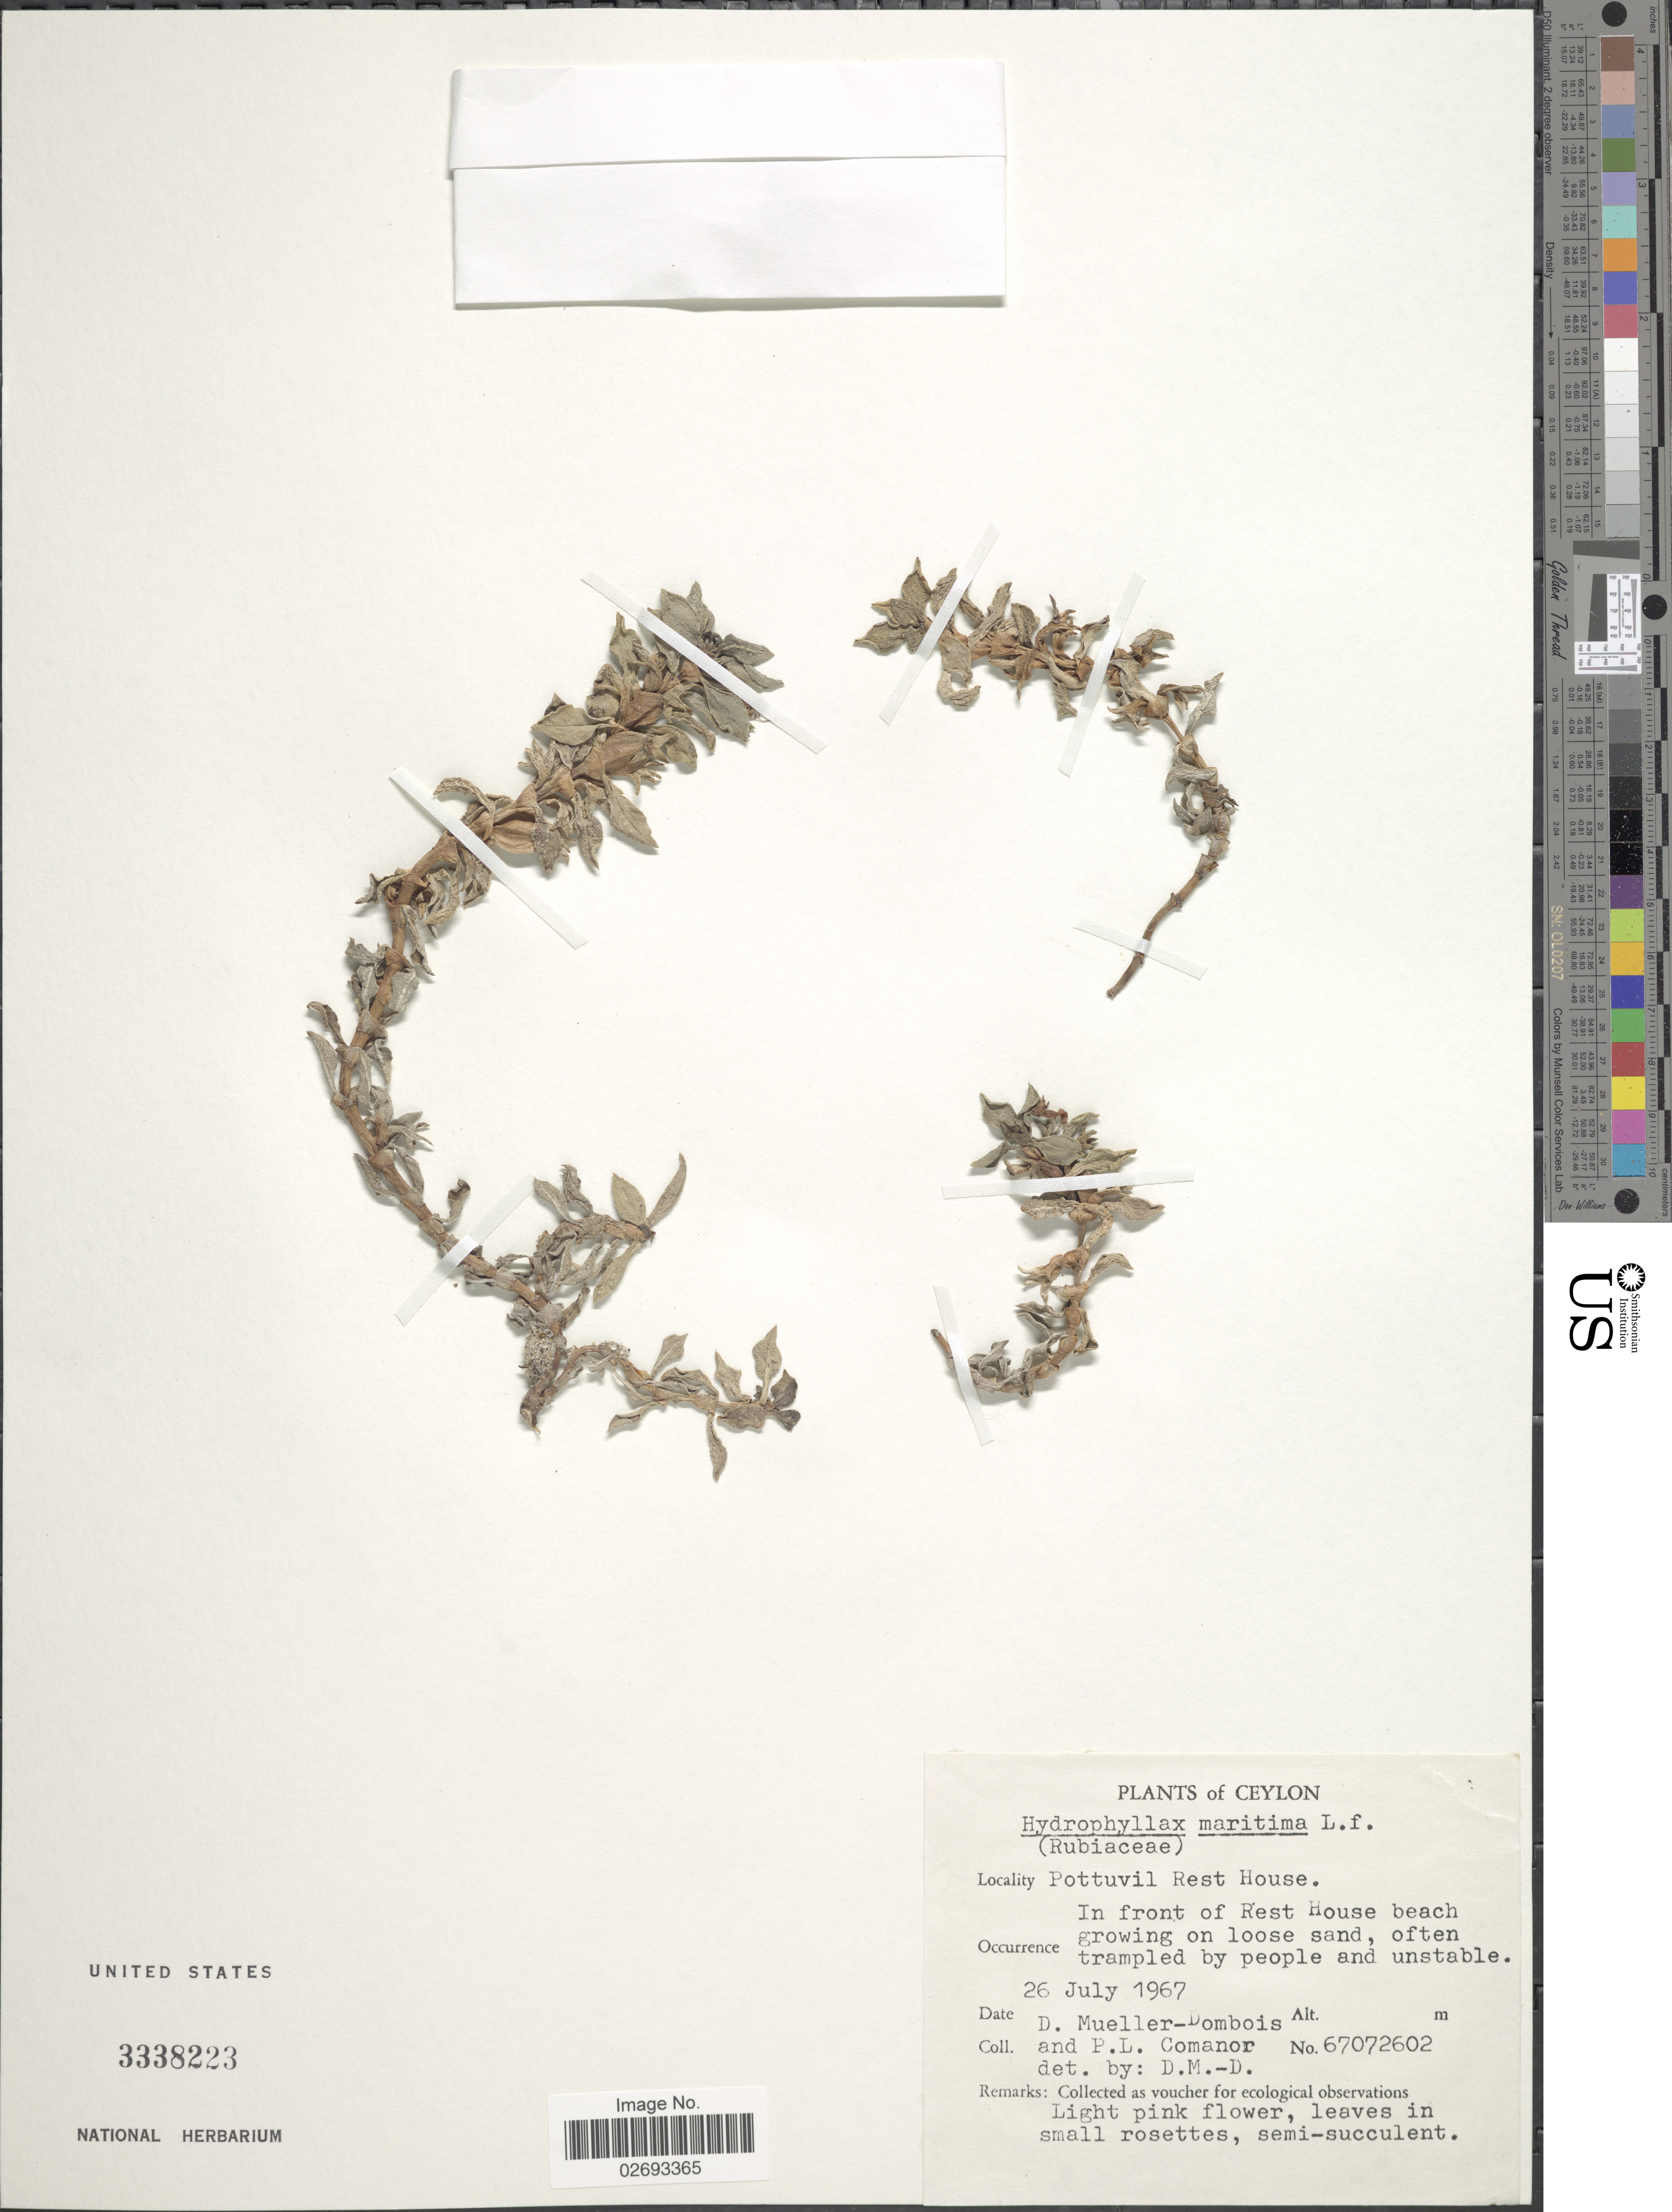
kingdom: Plantae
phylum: Tracheophyta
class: Magnoliopsida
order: Gentianales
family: Rubiaceae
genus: Hydrophylax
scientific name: Hydrophylax maritima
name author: L. f.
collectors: D. Mueller-Dombois & P. Comanor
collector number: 67072602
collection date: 1967-07-26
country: Sri Lanka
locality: Ceylon. Pottuvil Rest House. In front of Rest House Beach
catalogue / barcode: US 3338223